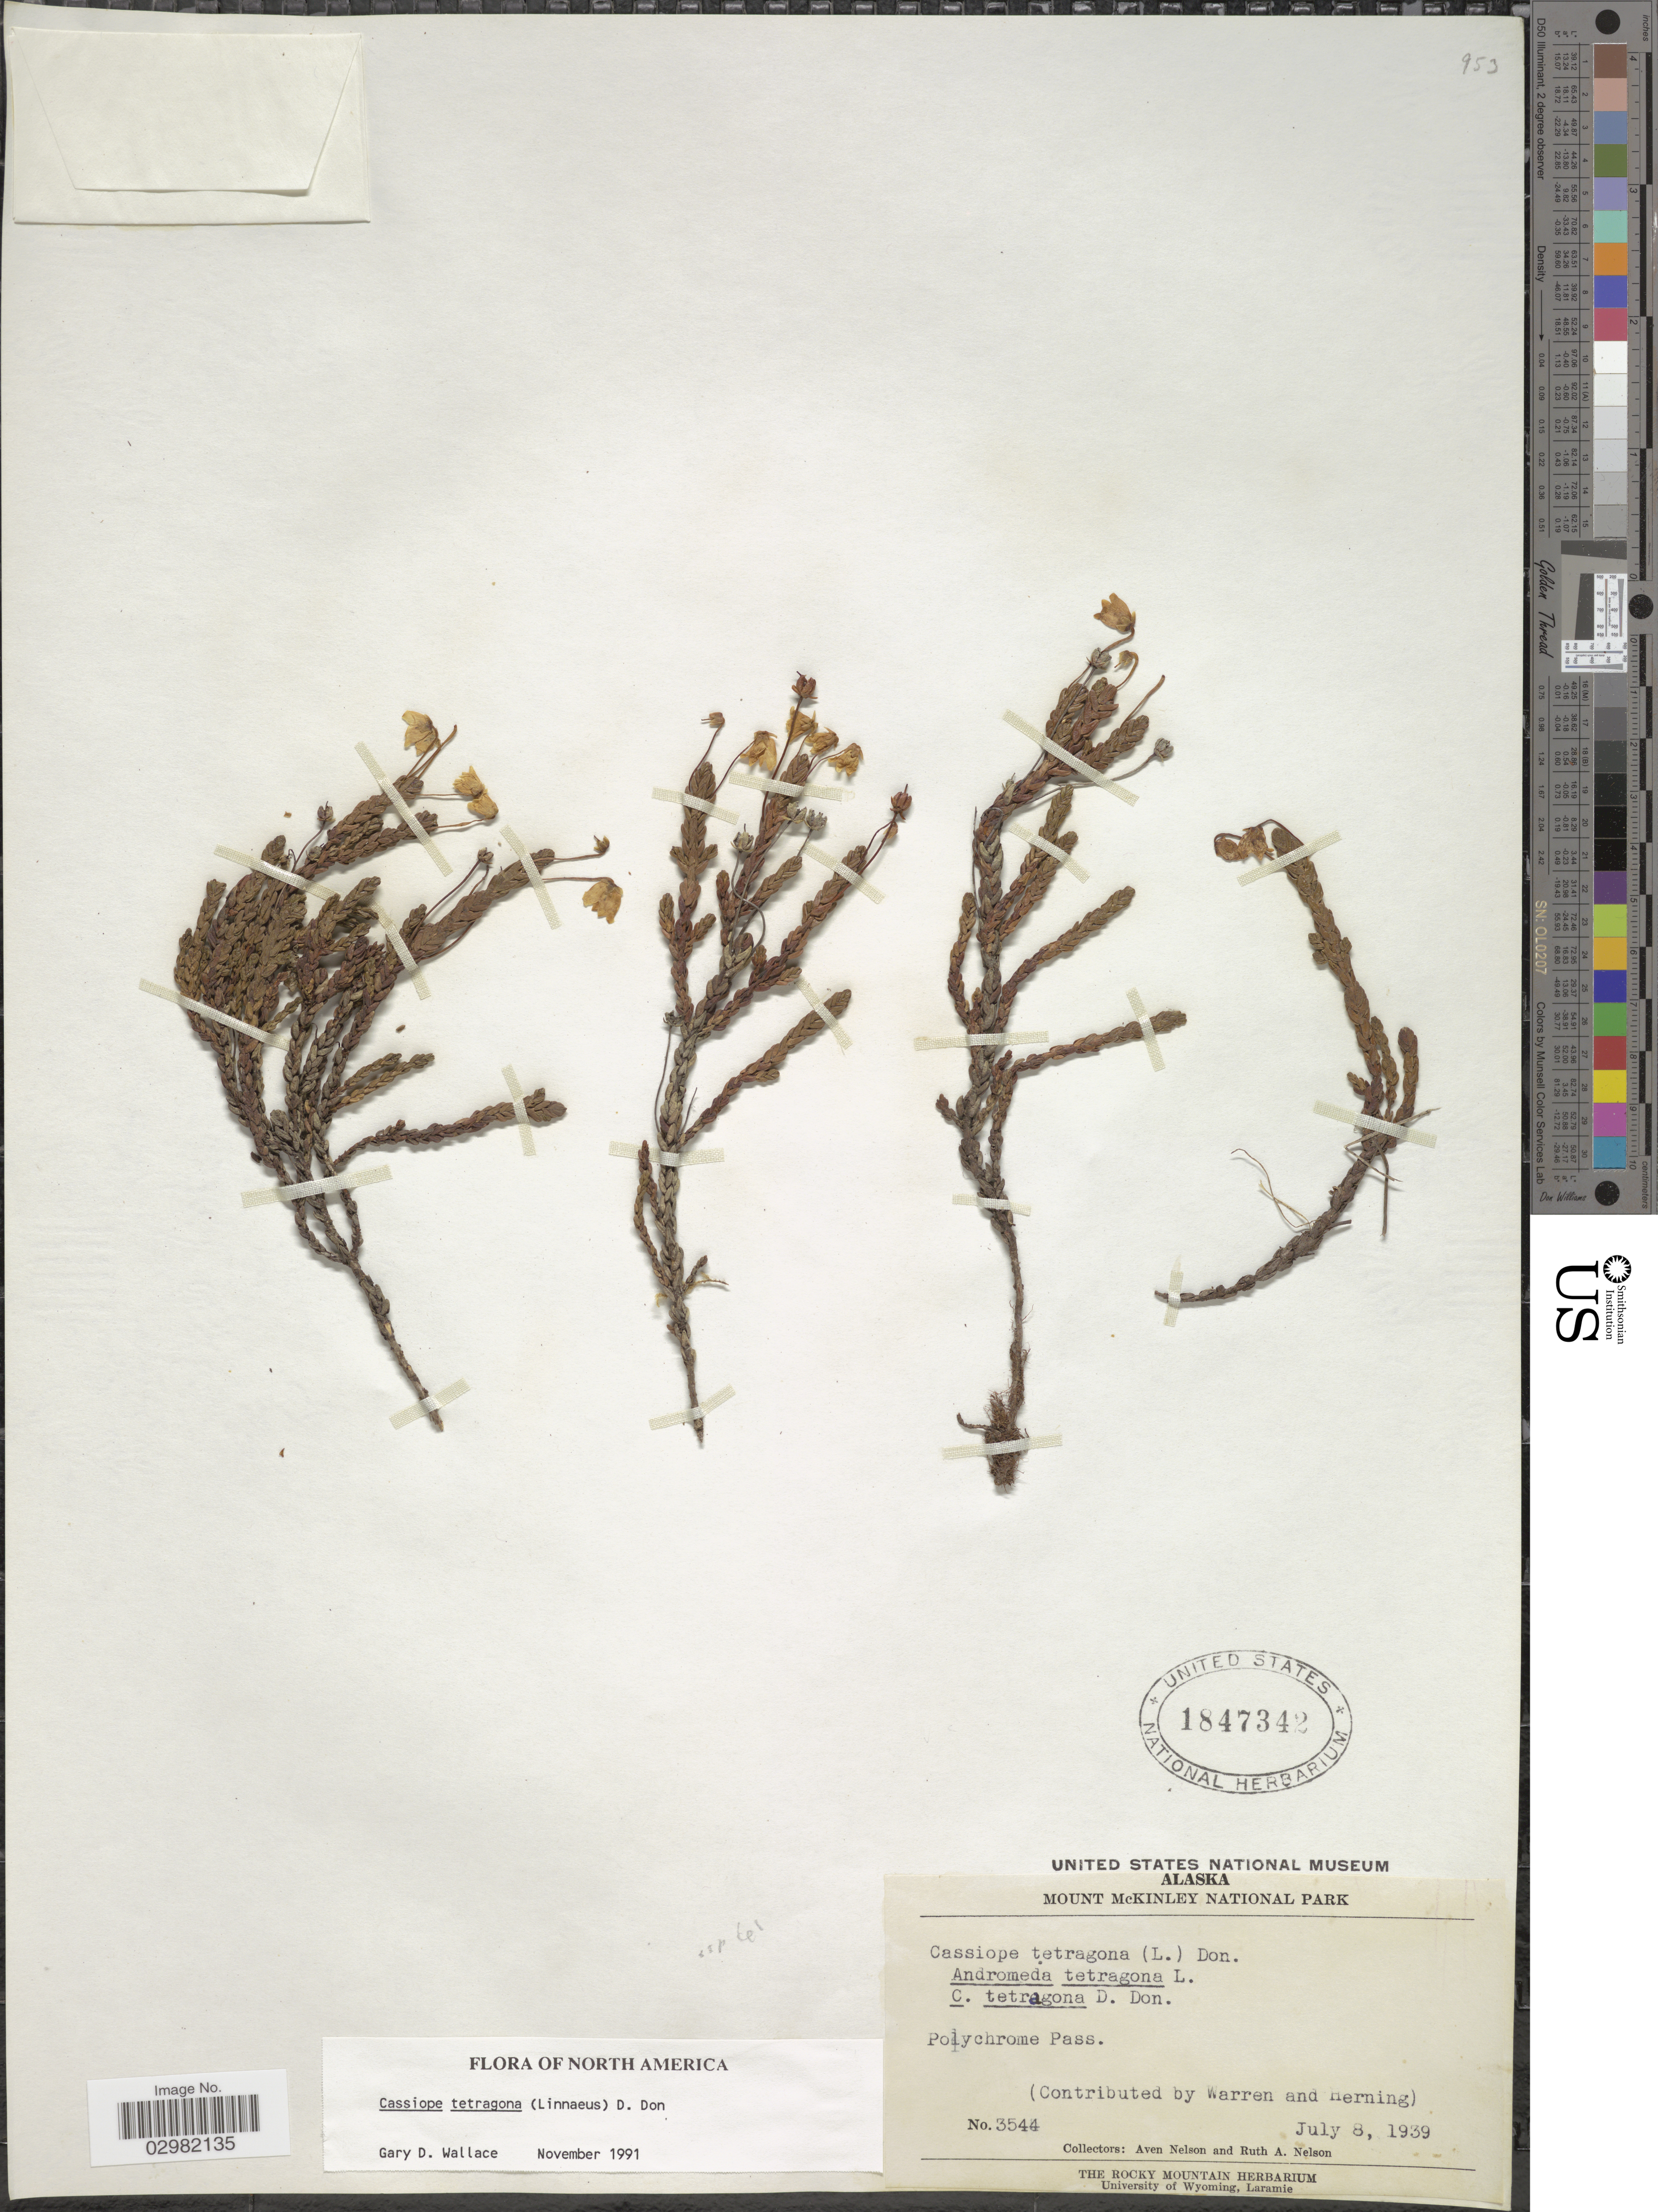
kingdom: Plantae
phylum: Tracheophyta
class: Magnoliopsida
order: Ericales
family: Ericaceae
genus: Cassiope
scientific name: Cassiope tetragona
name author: (L.) D. Don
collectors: A. Nelson & R. A. Nelson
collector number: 3544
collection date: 1939-07-08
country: United States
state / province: Alaska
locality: Mount McKinley National Park. Polychrome Pass.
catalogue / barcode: US 1847342